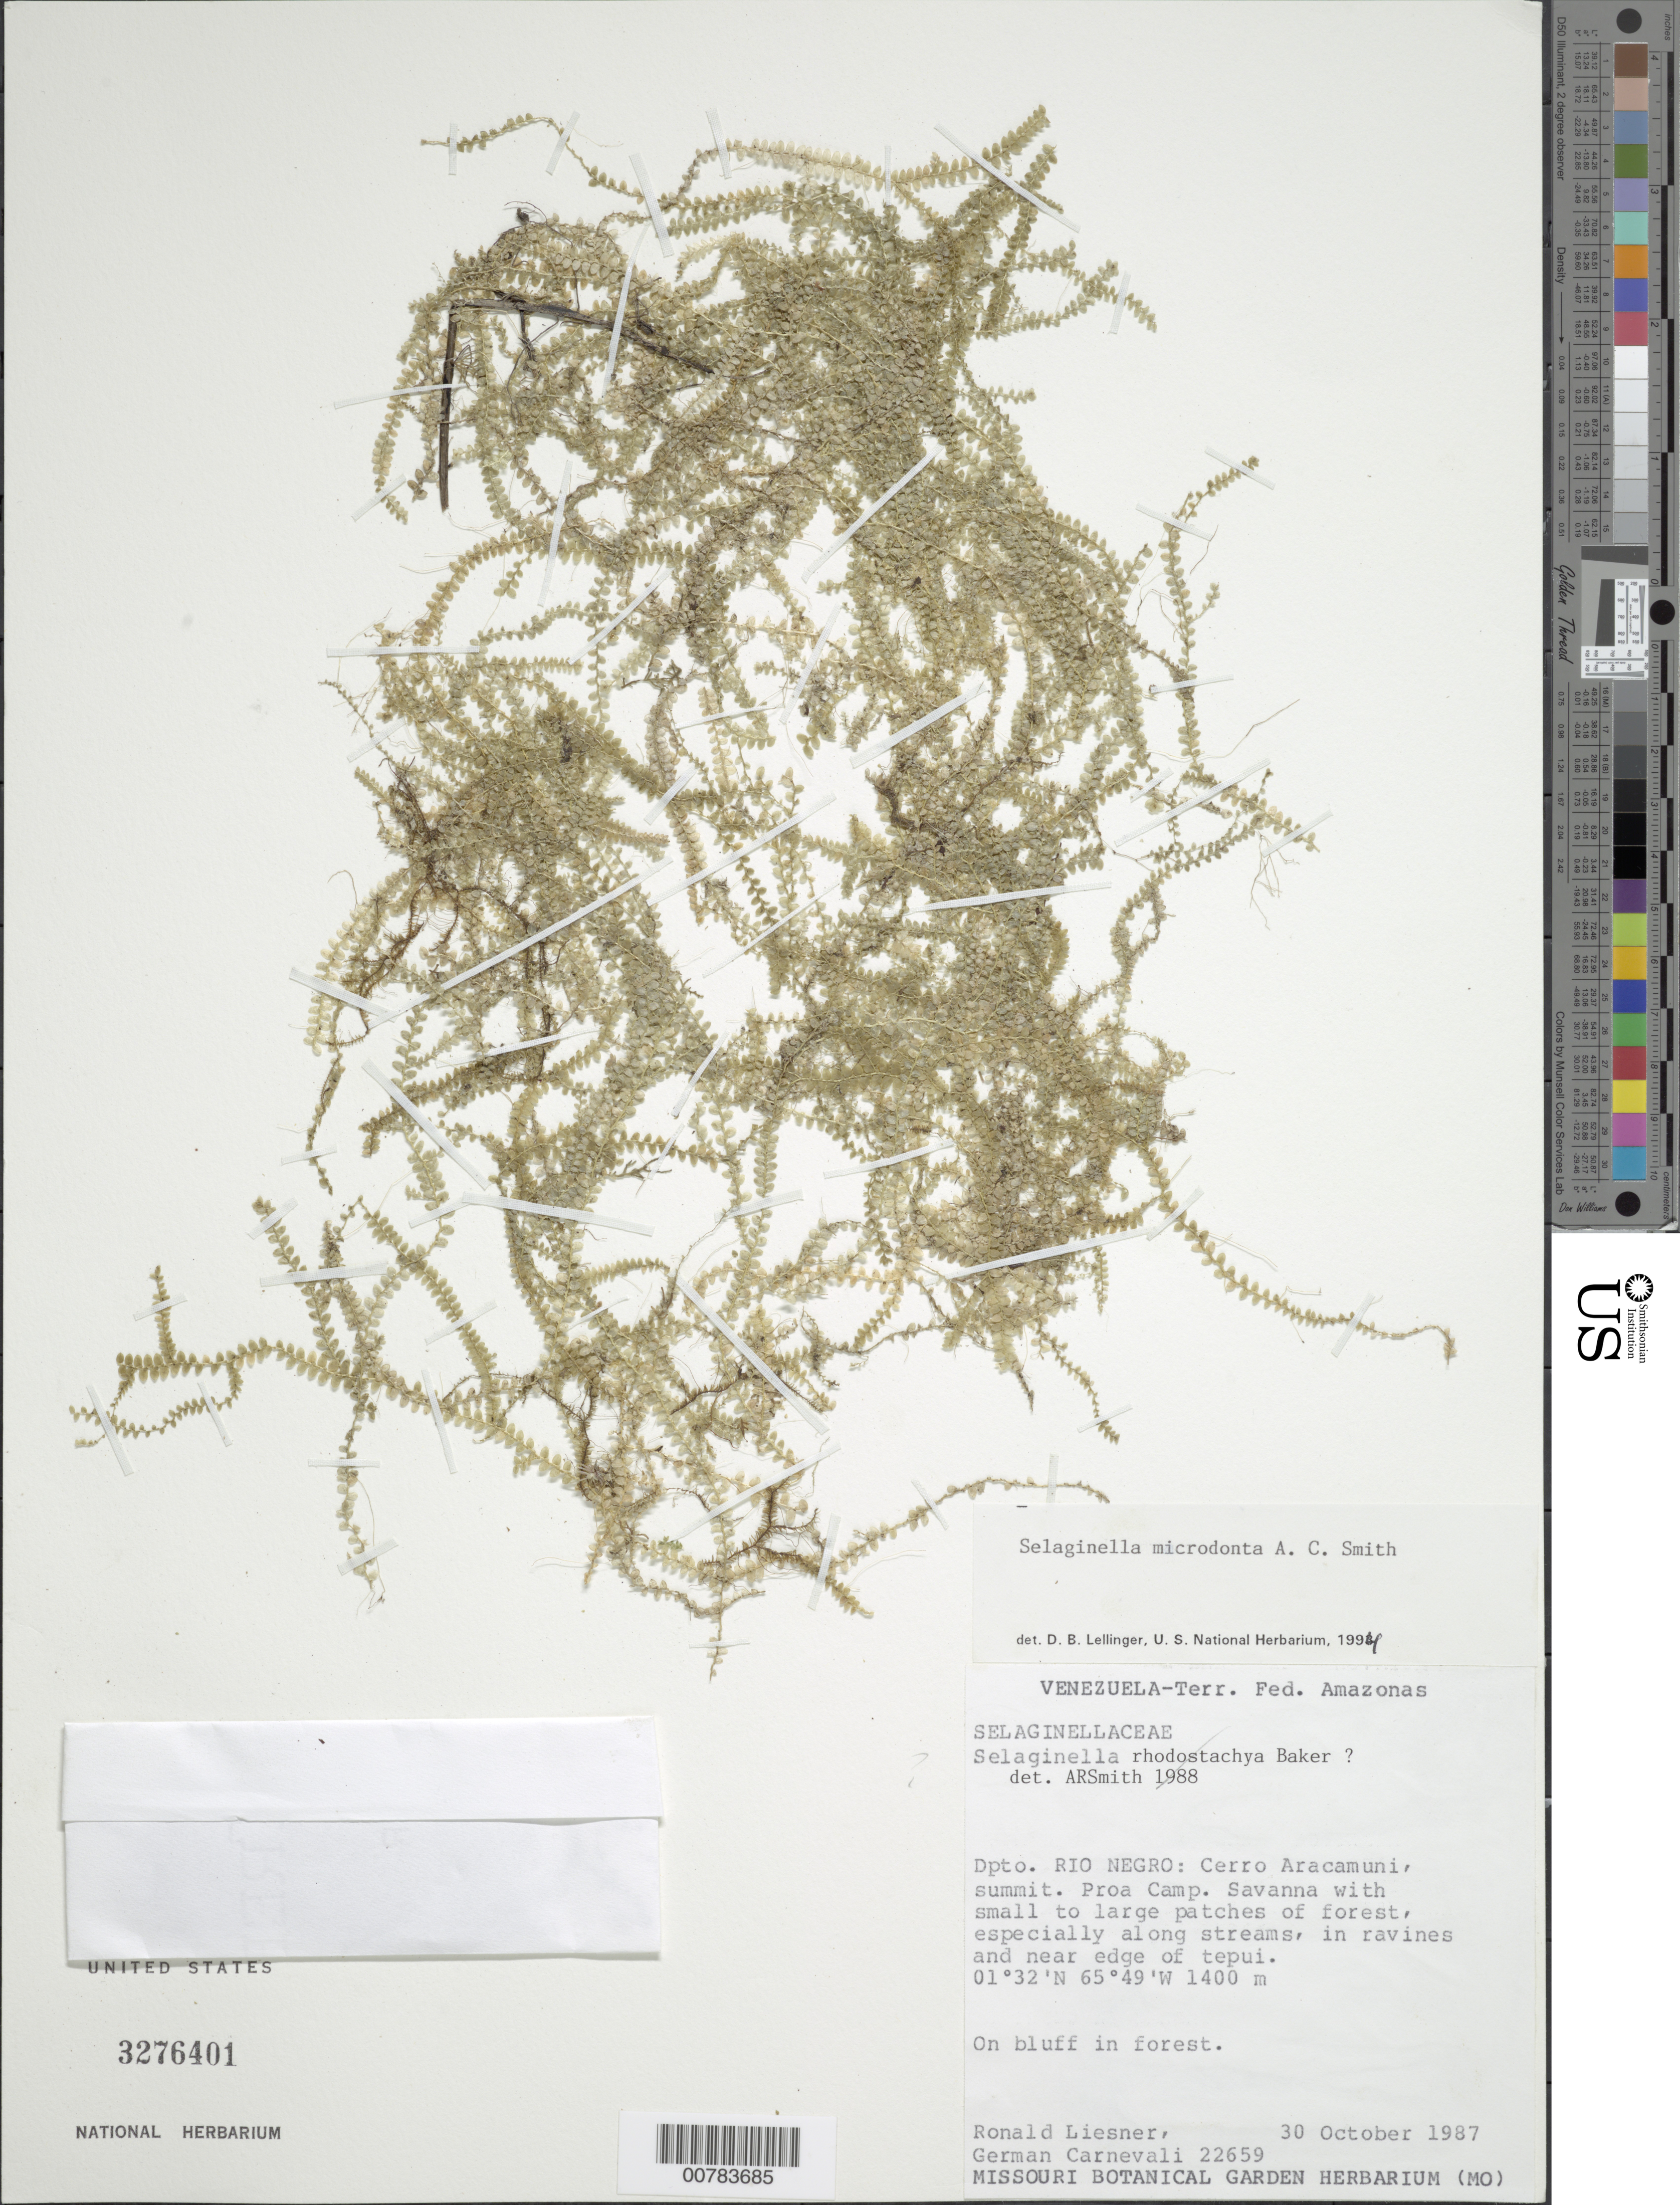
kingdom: Plantae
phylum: Tracheophyta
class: Lycopodiopsida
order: Selaginellales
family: Selaginellaceae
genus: Selaginella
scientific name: Selaginella microdonta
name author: A.C. Sm.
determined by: Lellinger, David B., (BOT), Smithsonian Institution - National Museum of Natural History (UNITED STATES)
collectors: R. L. Liesner & G. Carnevali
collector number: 22659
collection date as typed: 30-Oct-87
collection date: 1987-10-30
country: Venezuela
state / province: Amazonas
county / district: Río Negro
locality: Cerro Aracamuni, summit; Proa camp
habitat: Savanna with small to large patches of forest, near stream, in ravines and near edge of tepui, on bluff in forest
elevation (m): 1400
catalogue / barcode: US 3276401